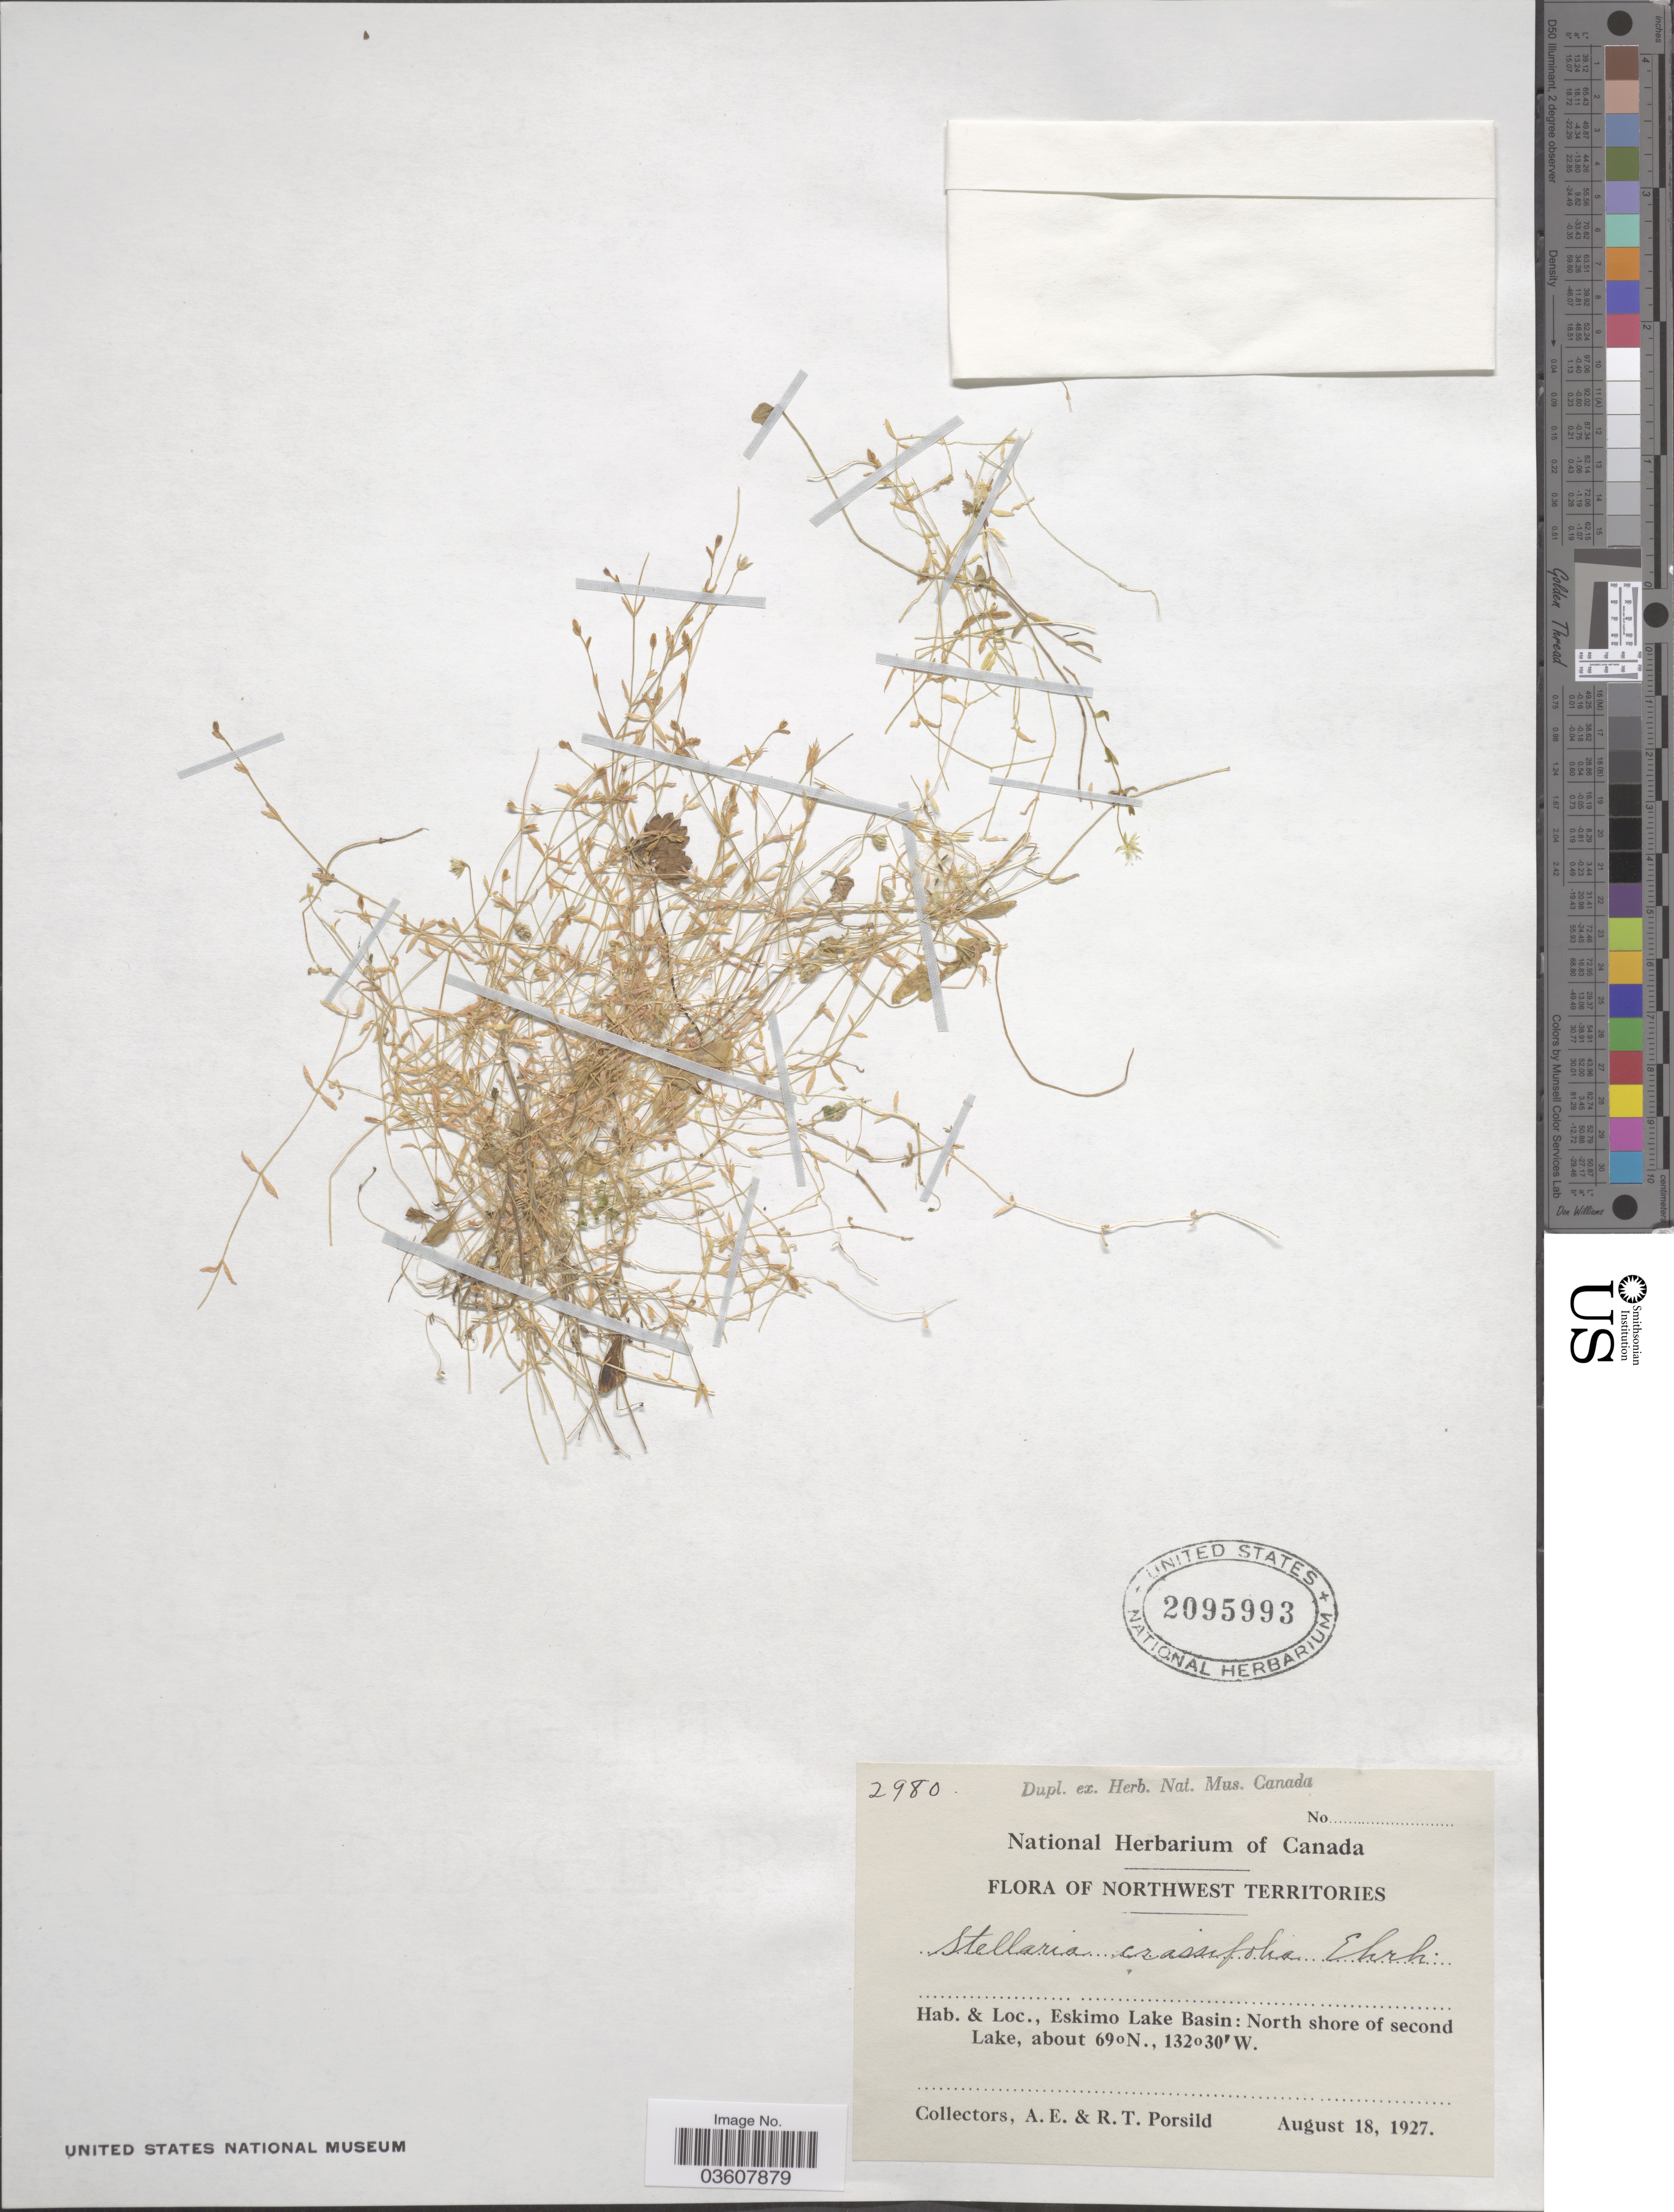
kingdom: Plantae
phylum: Tracheophyta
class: Magnoliopsida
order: Caryophyllales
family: Caryophyllaceae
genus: Stellaria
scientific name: Stellaria crassifolia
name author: Ehrh.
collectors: A. E. Porsild & R. T. Porsild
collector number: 2980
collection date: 1927-08-18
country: Canada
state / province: Northwest Territories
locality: Eskimo Lake Basin: North shore of second Lake.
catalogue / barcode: US 2095993